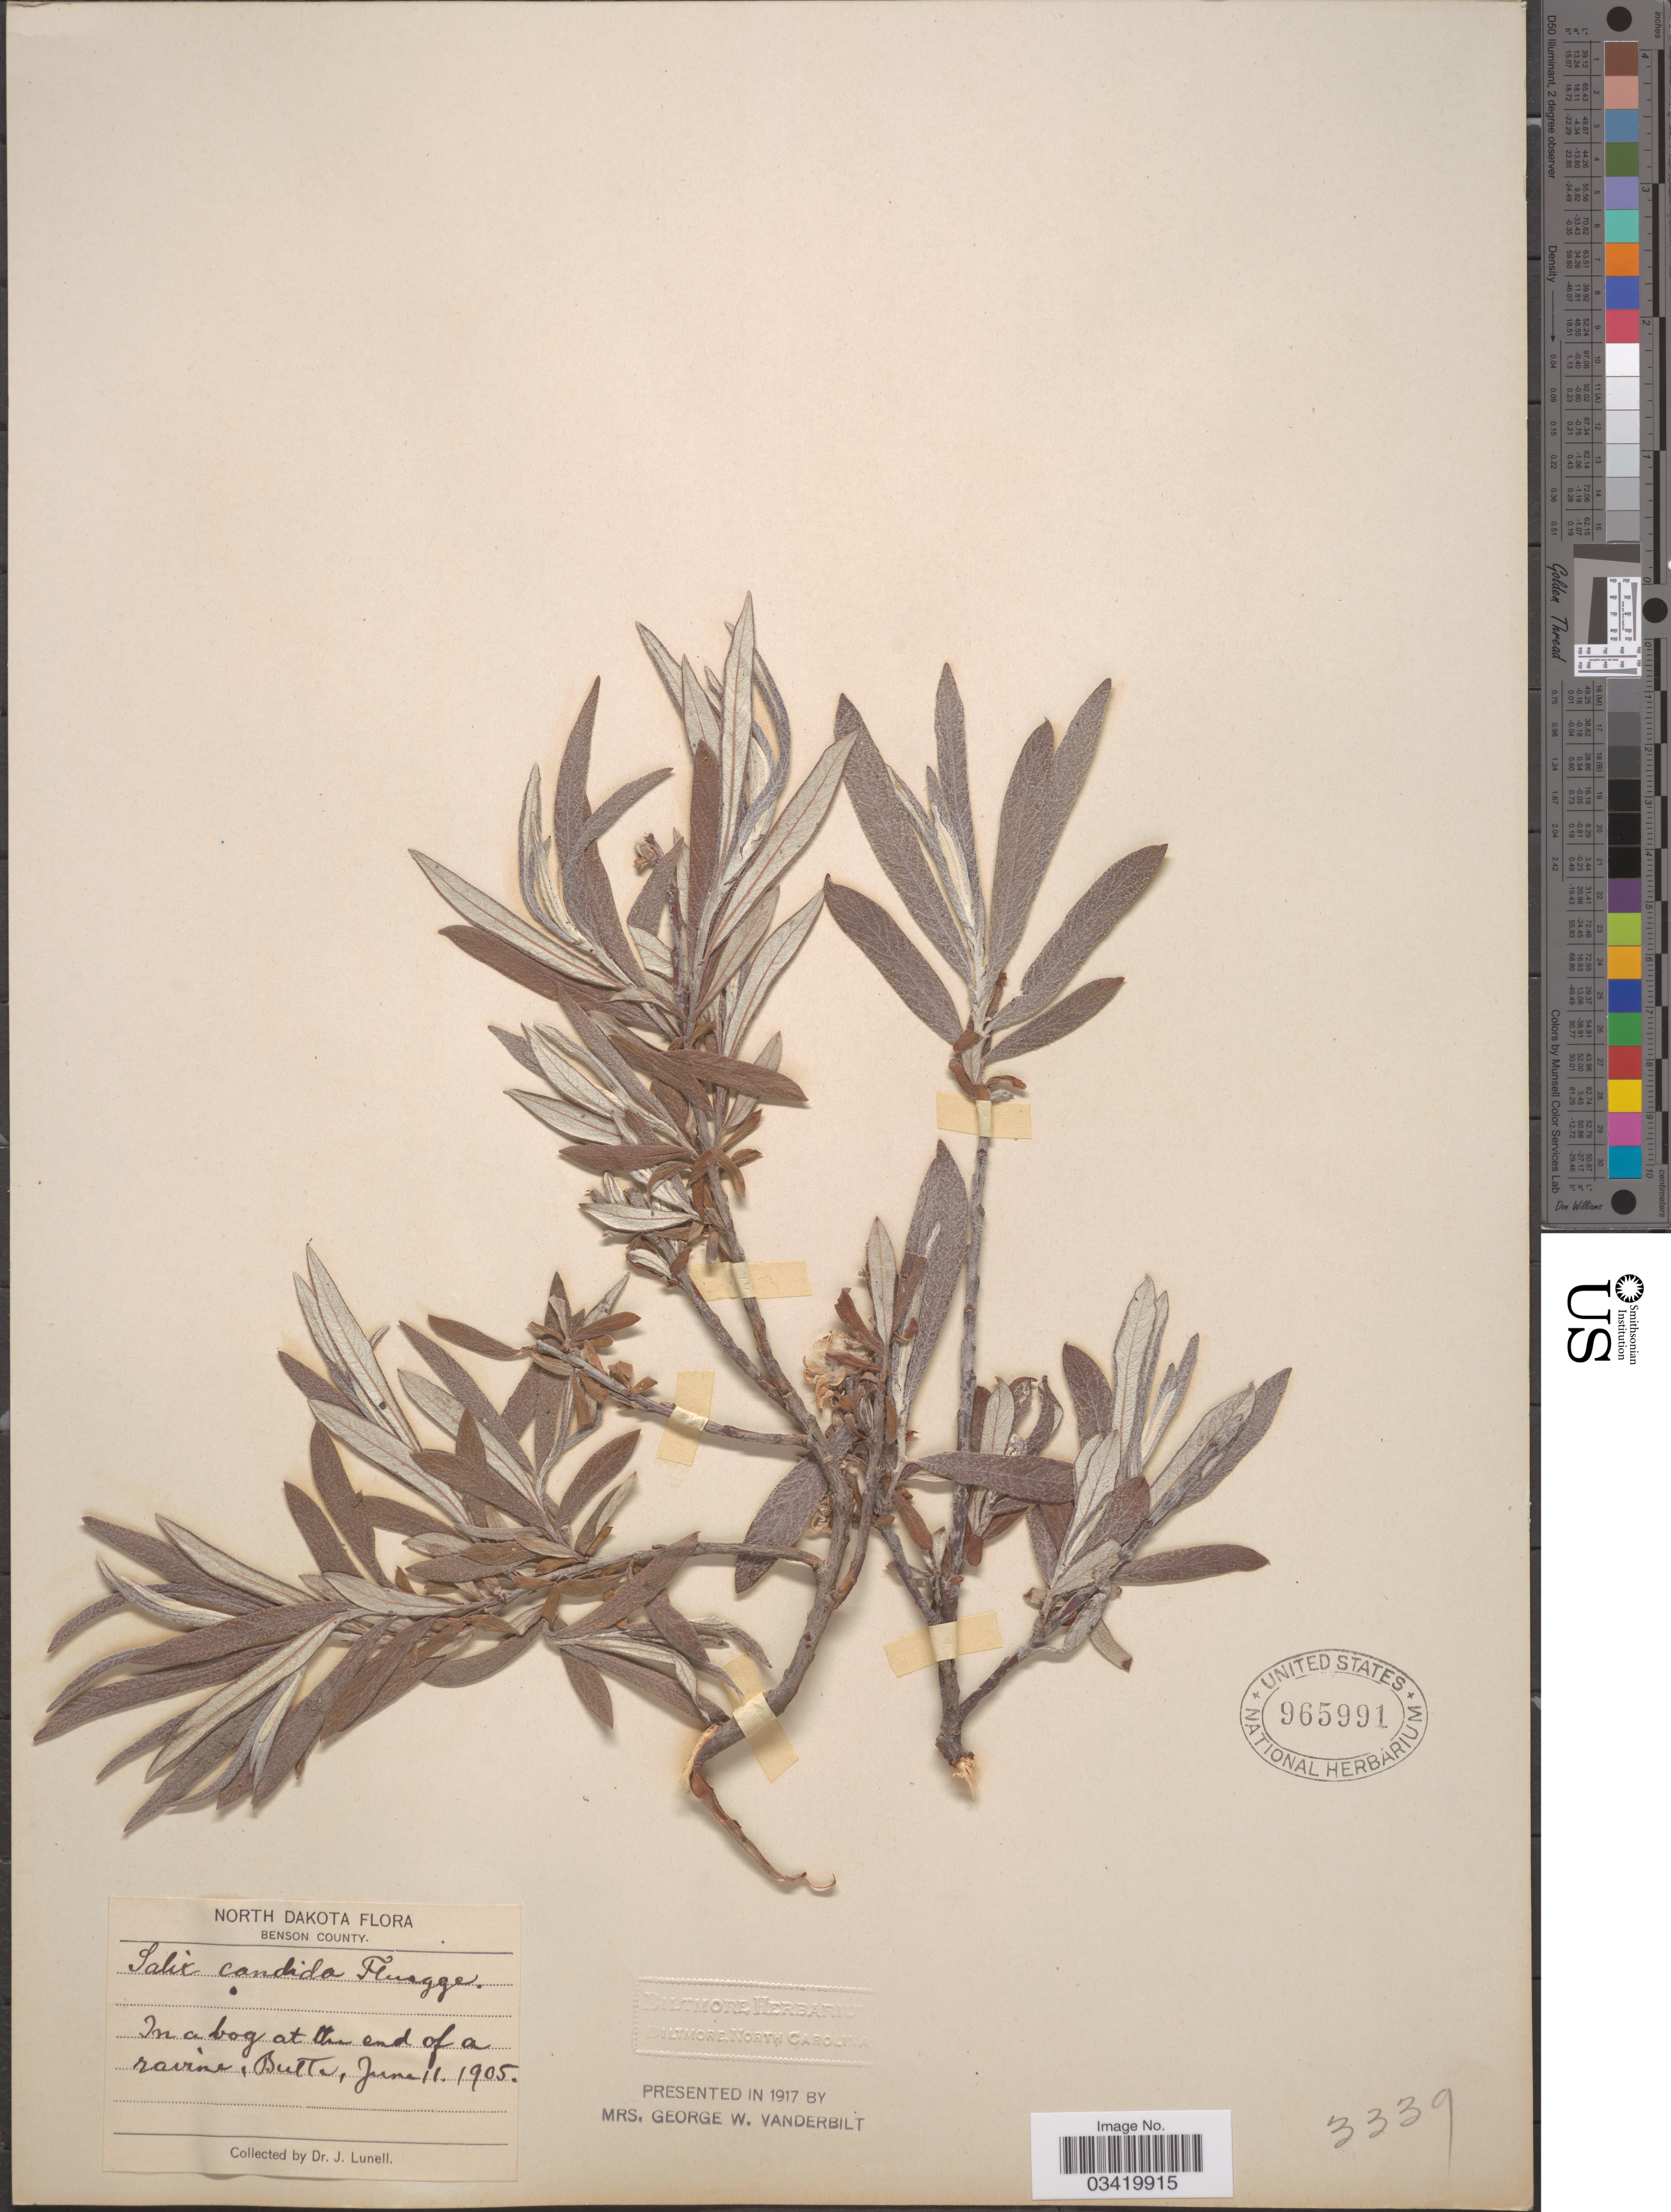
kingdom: Plantae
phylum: Tracheophyta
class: Magnoliopsida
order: Malpighiales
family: Salicaceae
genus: Salix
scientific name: Salix candida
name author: Flüggé ex Willd.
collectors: J. Lunell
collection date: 1905-06-11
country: United States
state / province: North Dakota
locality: Benson County. In a bog at the end of a ravine, Butte.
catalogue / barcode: US 965991